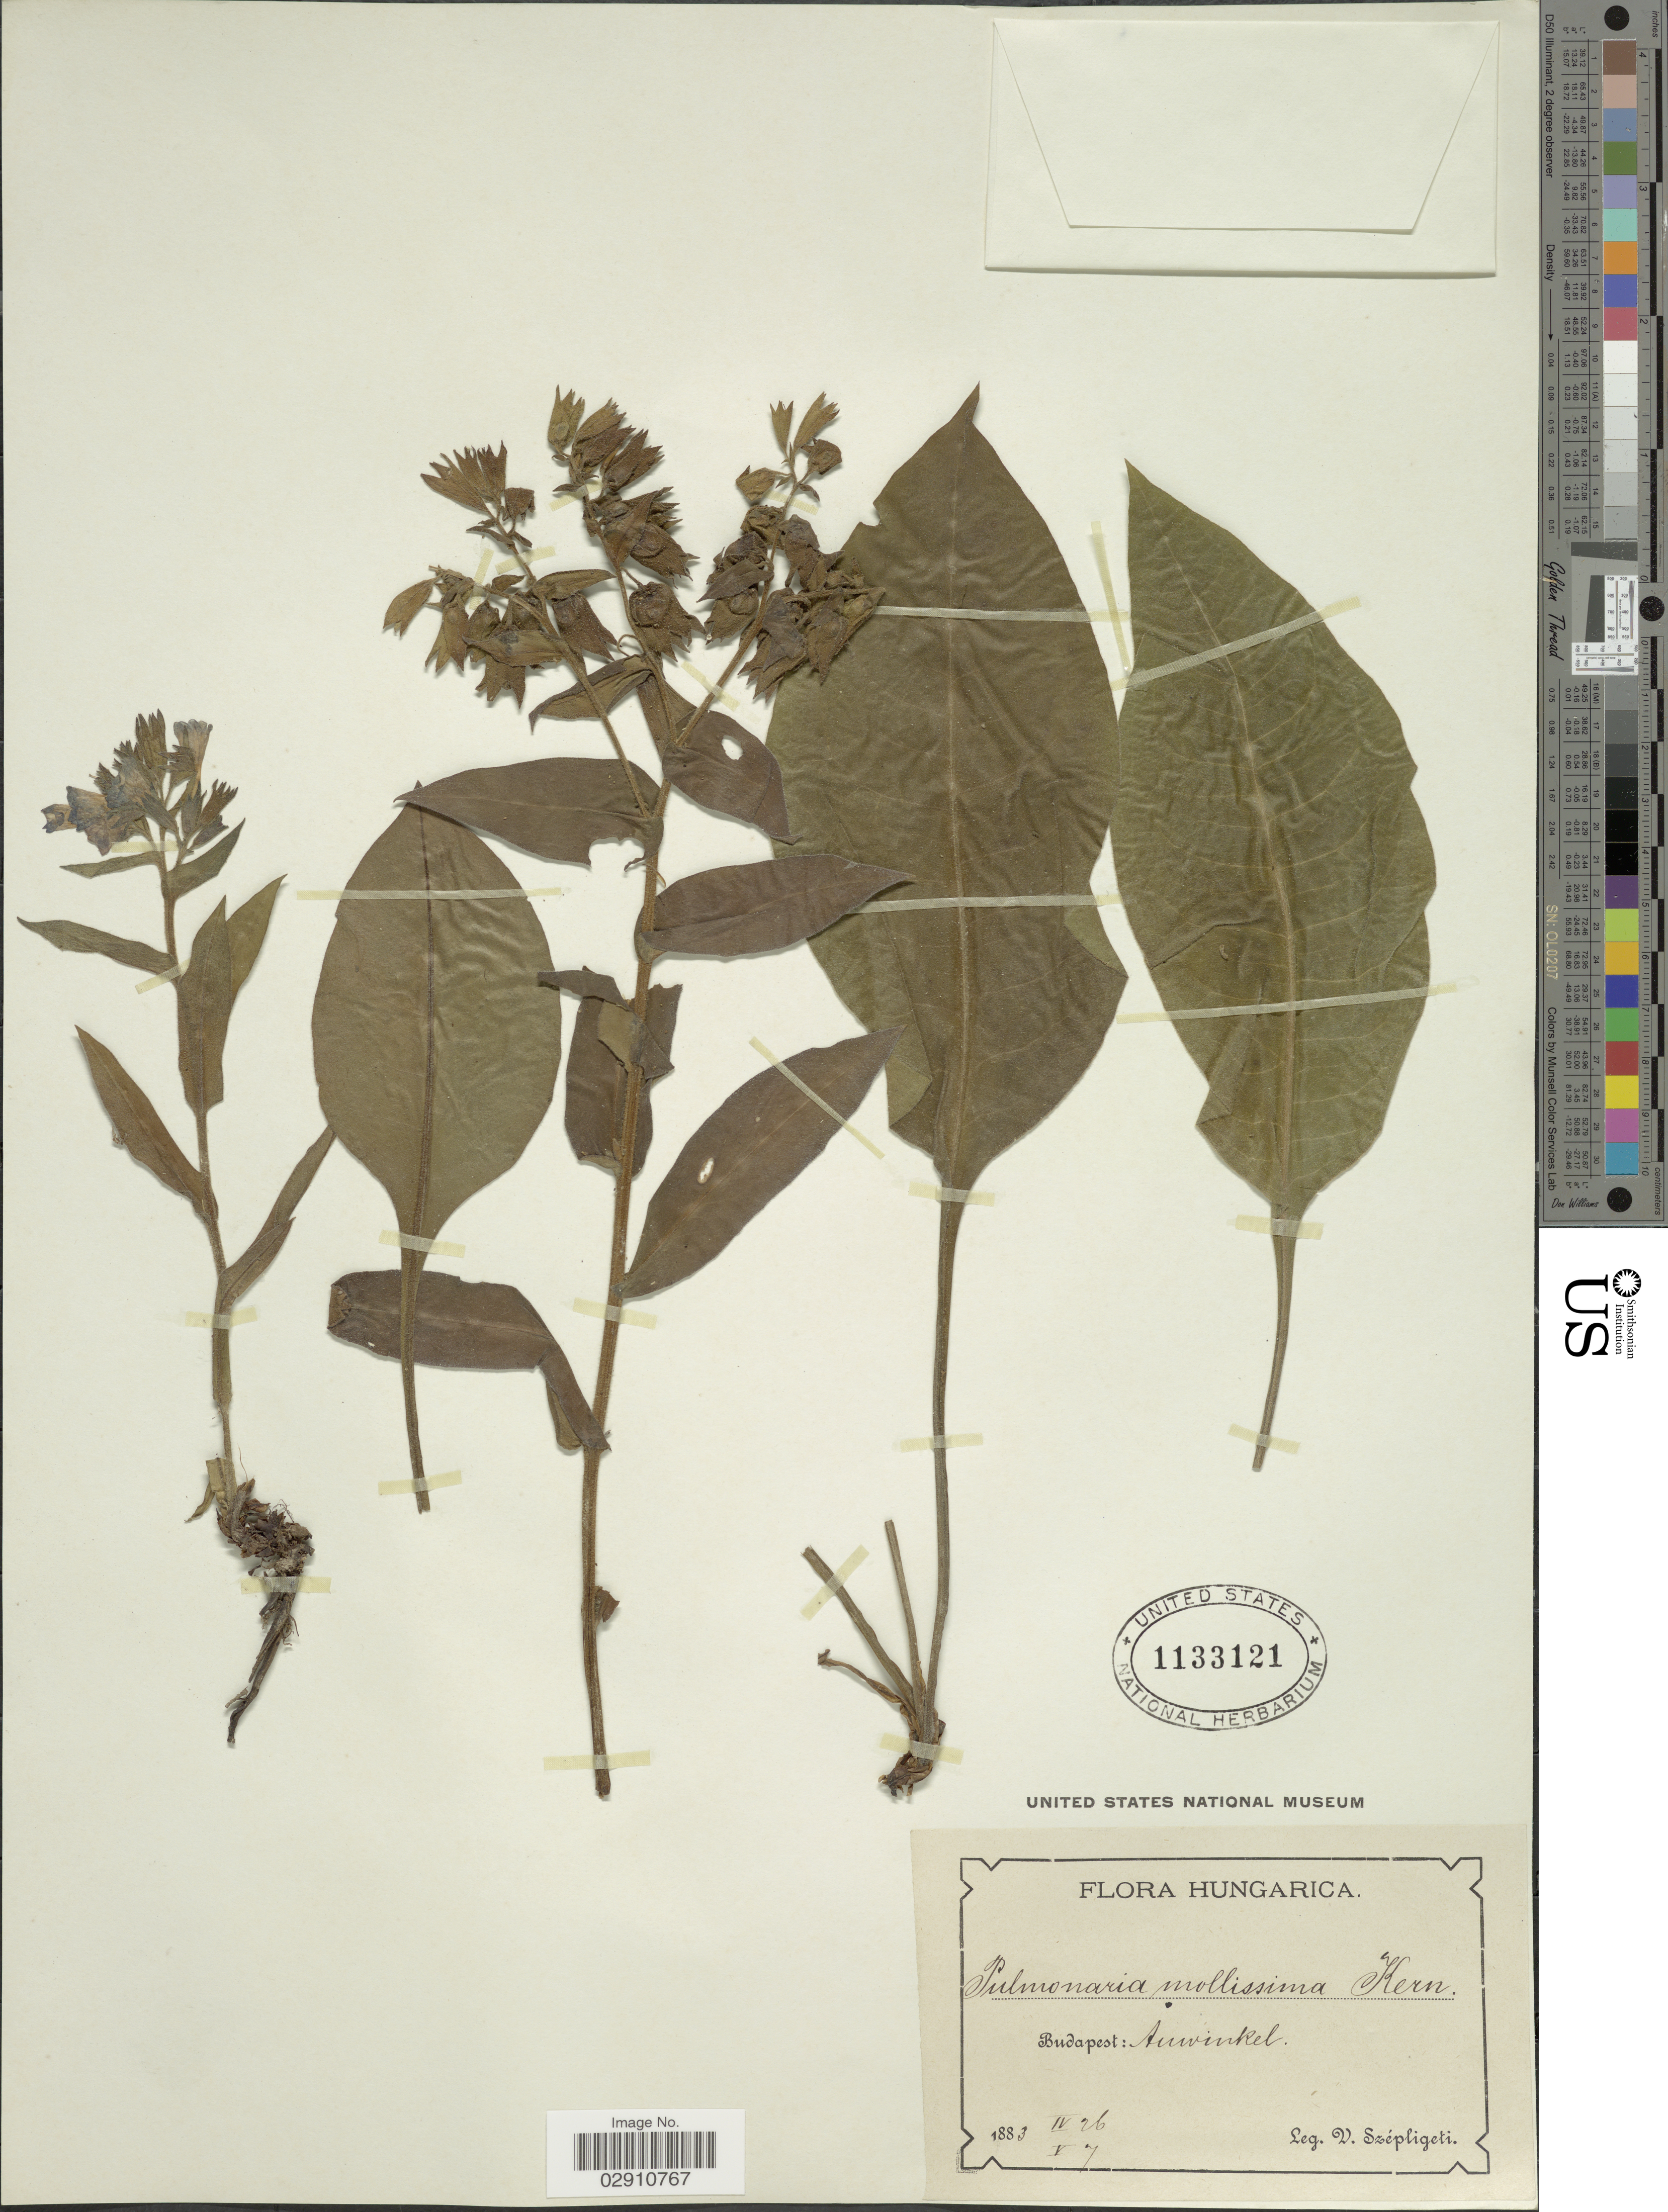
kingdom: Plantae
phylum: Tracheophyta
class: Magnoliopsida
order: Boraginales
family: Boraginaceae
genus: Pulmonaria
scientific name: Pulmonaria mollissima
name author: A. Kern.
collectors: W. Szépligeti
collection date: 1883-04-26/1883-05-07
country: Hungary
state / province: Budapest, Capital District of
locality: Budapest: Auwinkel.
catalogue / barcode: US 1133121